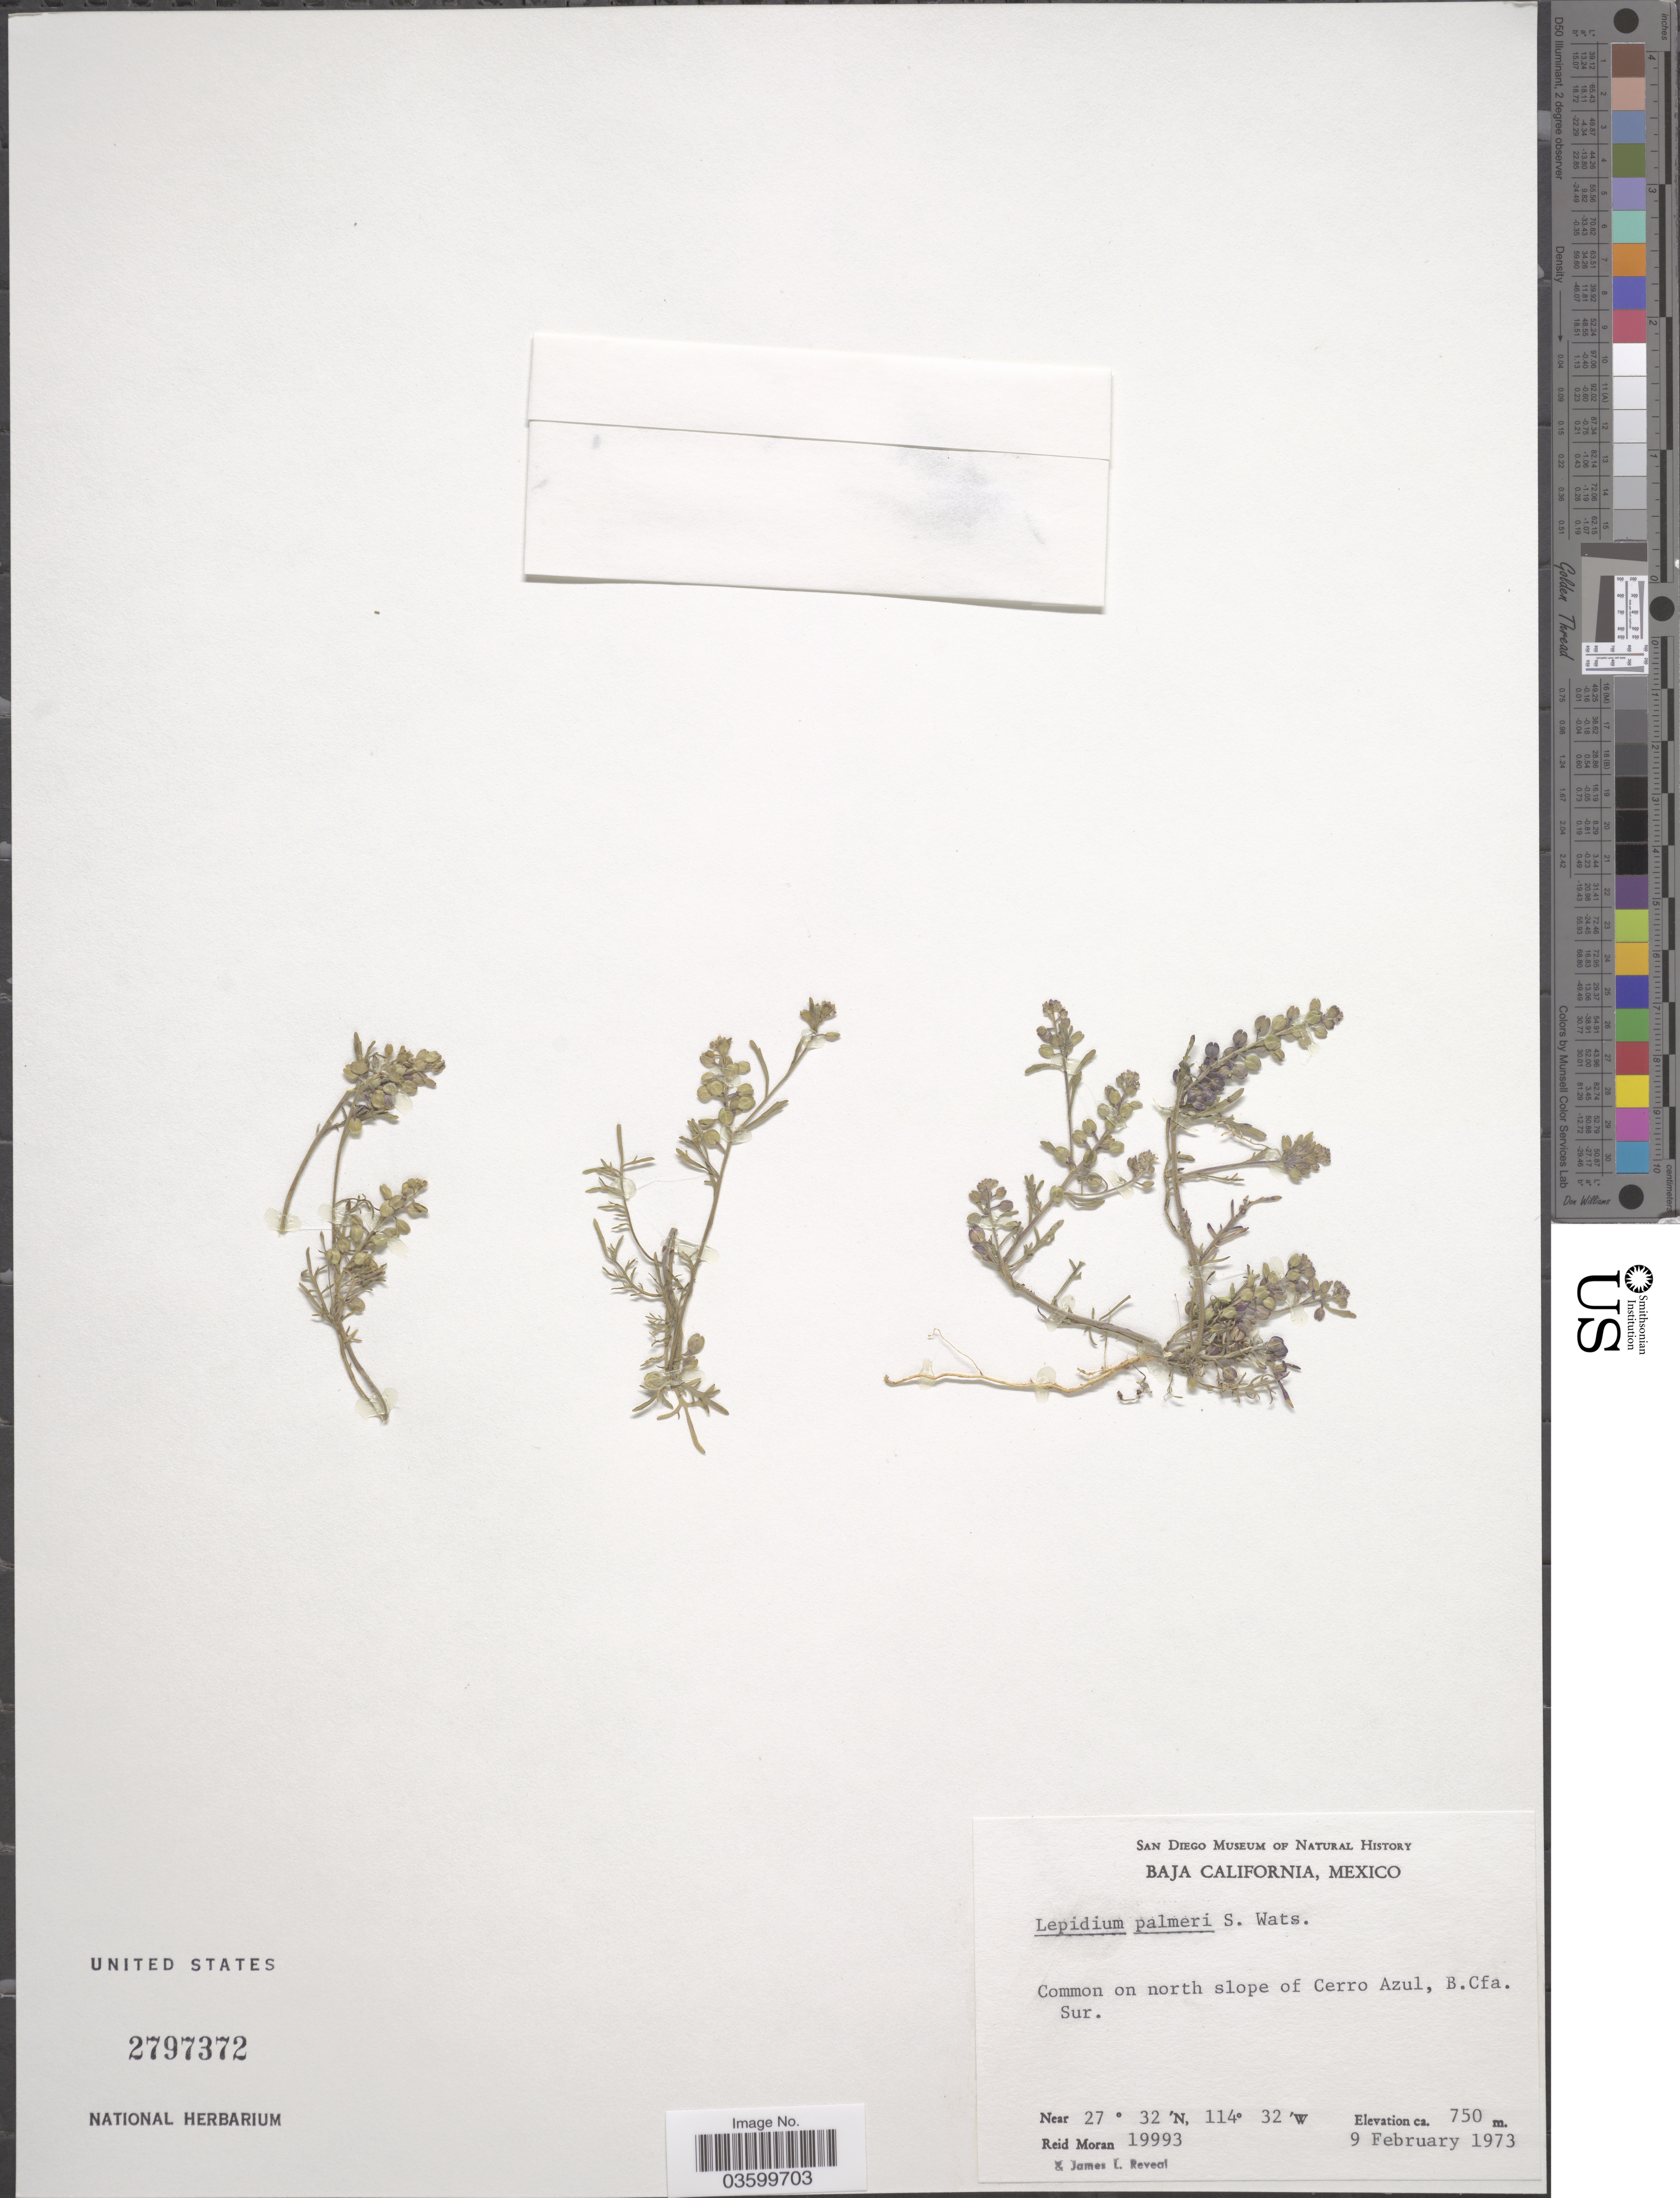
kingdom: Plantae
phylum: Tracheophyta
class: Magnoliopsida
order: Brassicales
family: Brassicaceae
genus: Lepidium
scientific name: Lepidium palmeri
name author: S. Watson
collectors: R. Moran & J. L. Reveal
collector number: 19993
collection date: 1973-02-09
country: Mexico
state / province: Baja California Sur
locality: North slope of Cerro Azul.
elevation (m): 750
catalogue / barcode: US 2797372